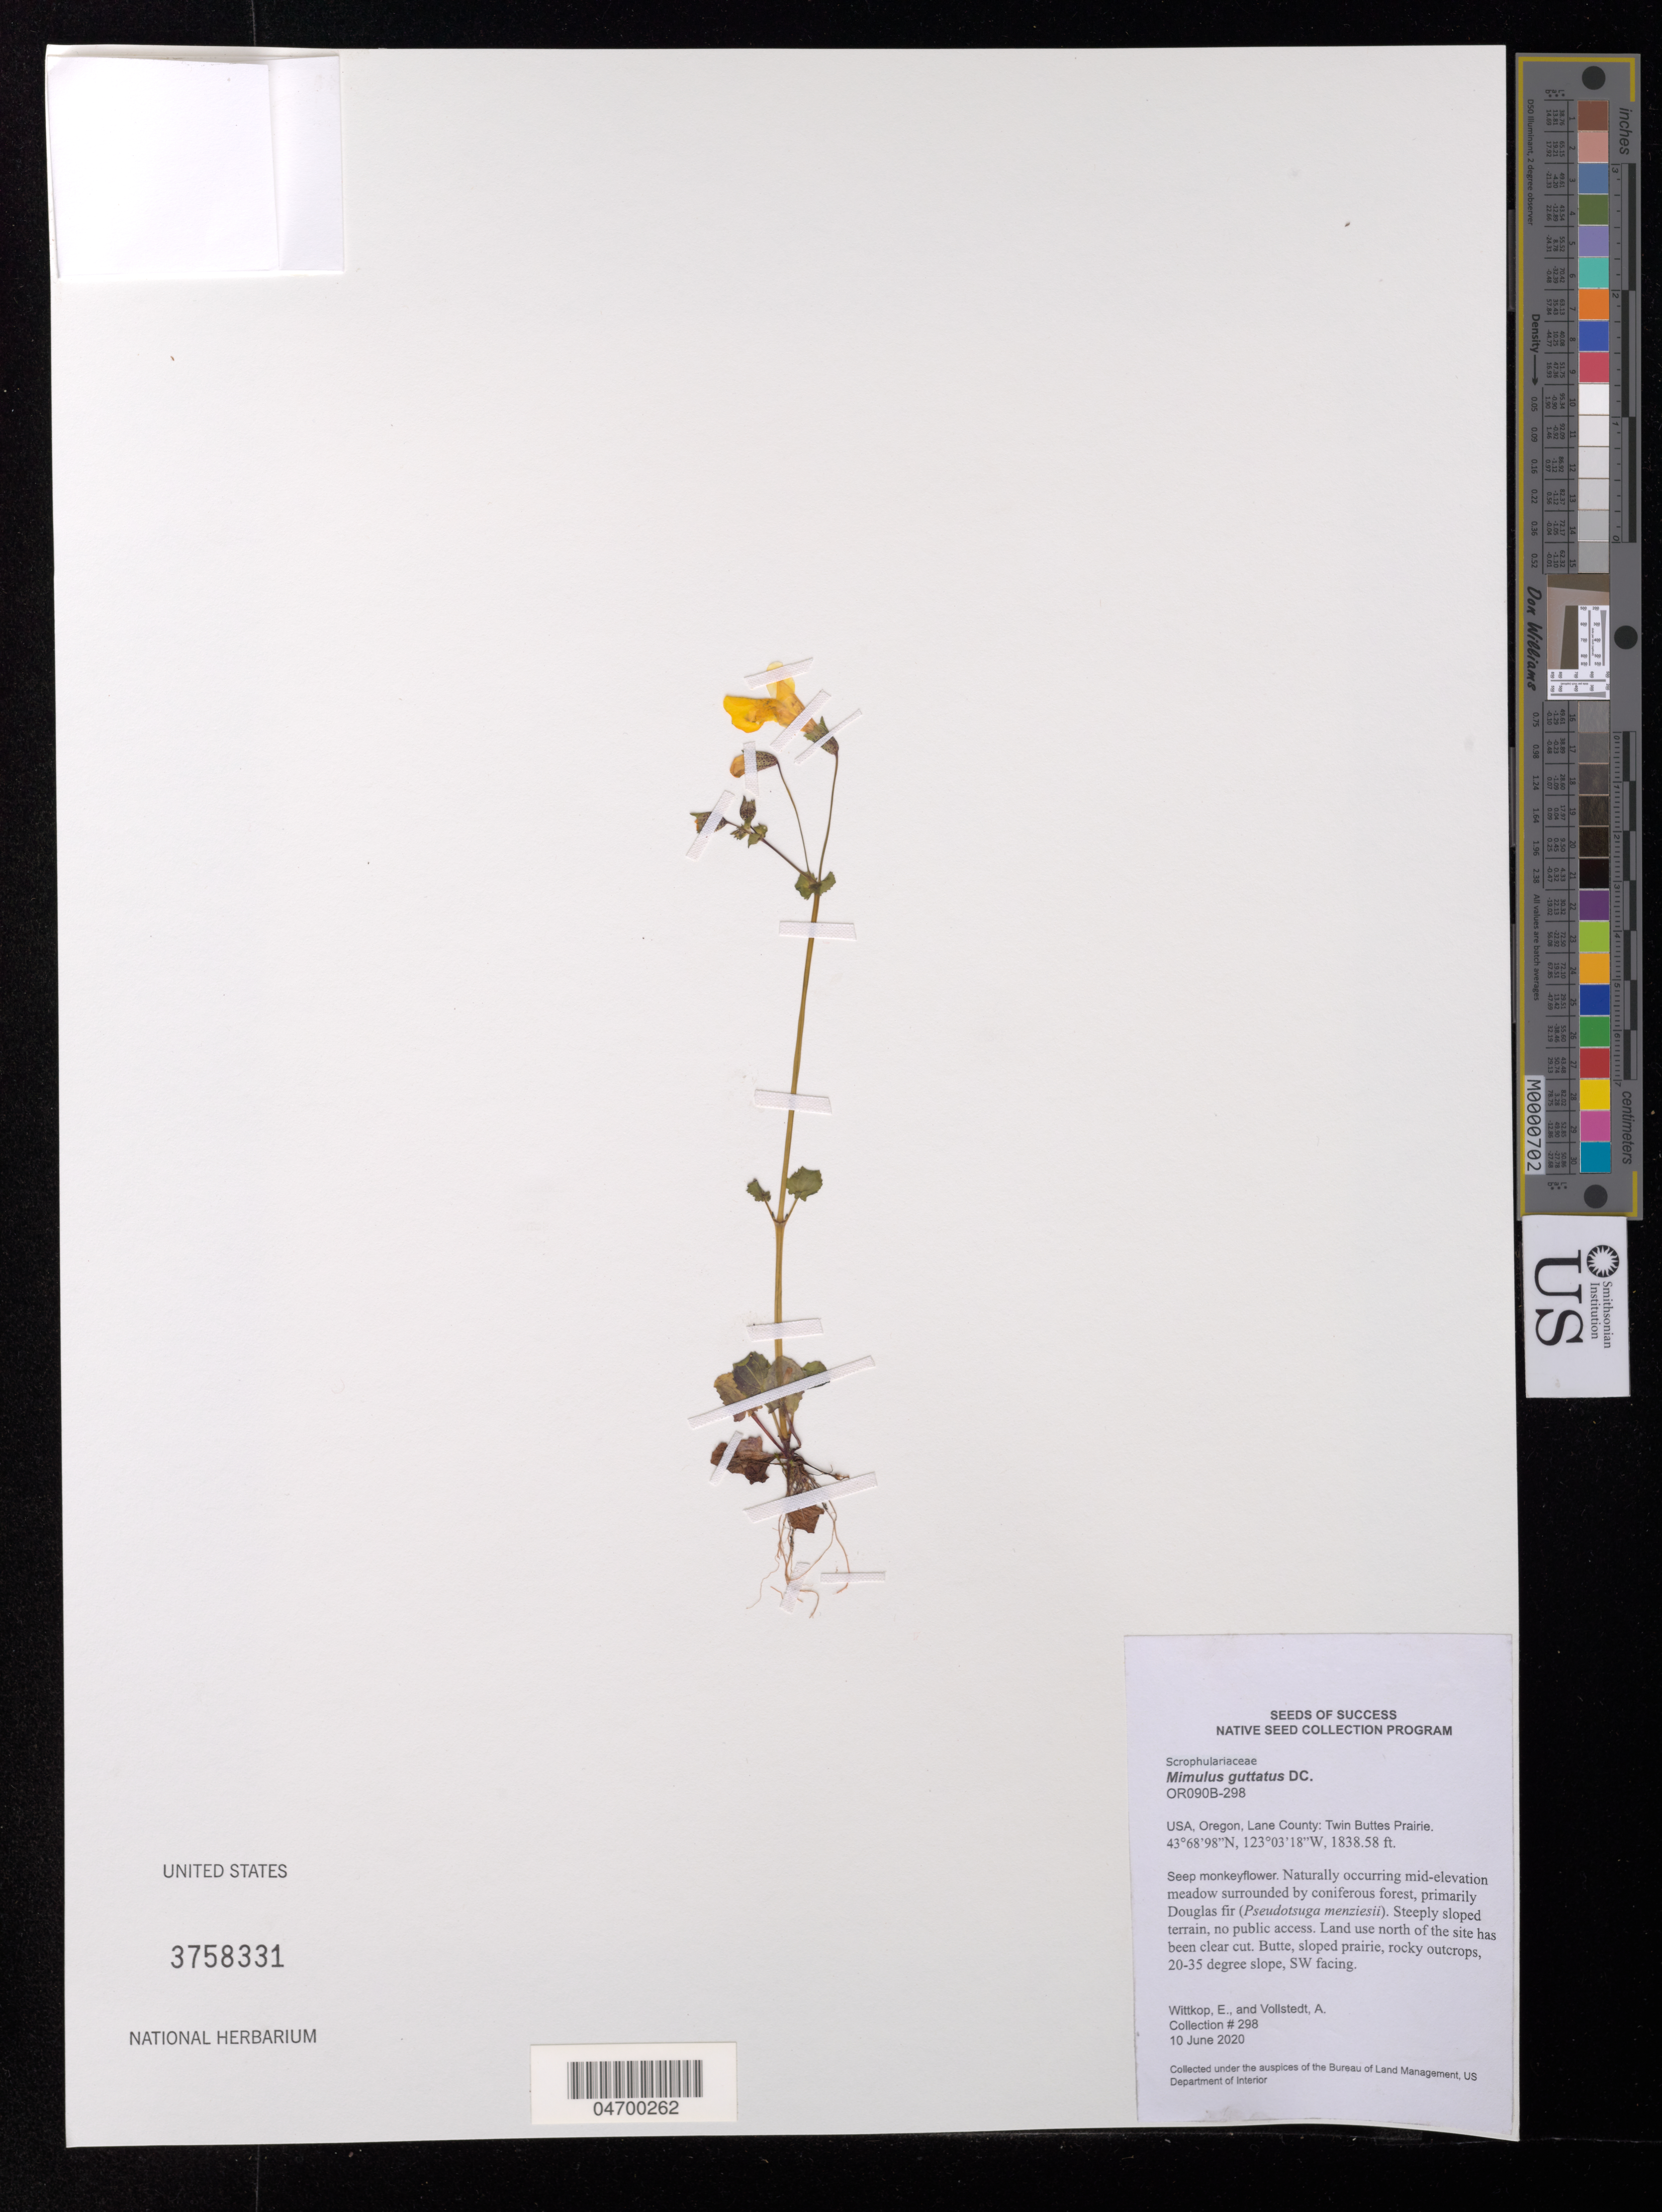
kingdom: Plantae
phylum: Tracheophyta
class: Magnoliopsida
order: Lamiales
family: Phrymaceae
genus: Mimulus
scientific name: Mimulus guttatus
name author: DC.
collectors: E. Wittkop & A. Vollstedt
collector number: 298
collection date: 2020-06-10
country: United States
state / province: Oregon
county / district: Lane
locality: Lane County: Twin Buttes Prairie . SW facing.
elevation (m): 560.4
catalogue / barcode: US 3758331